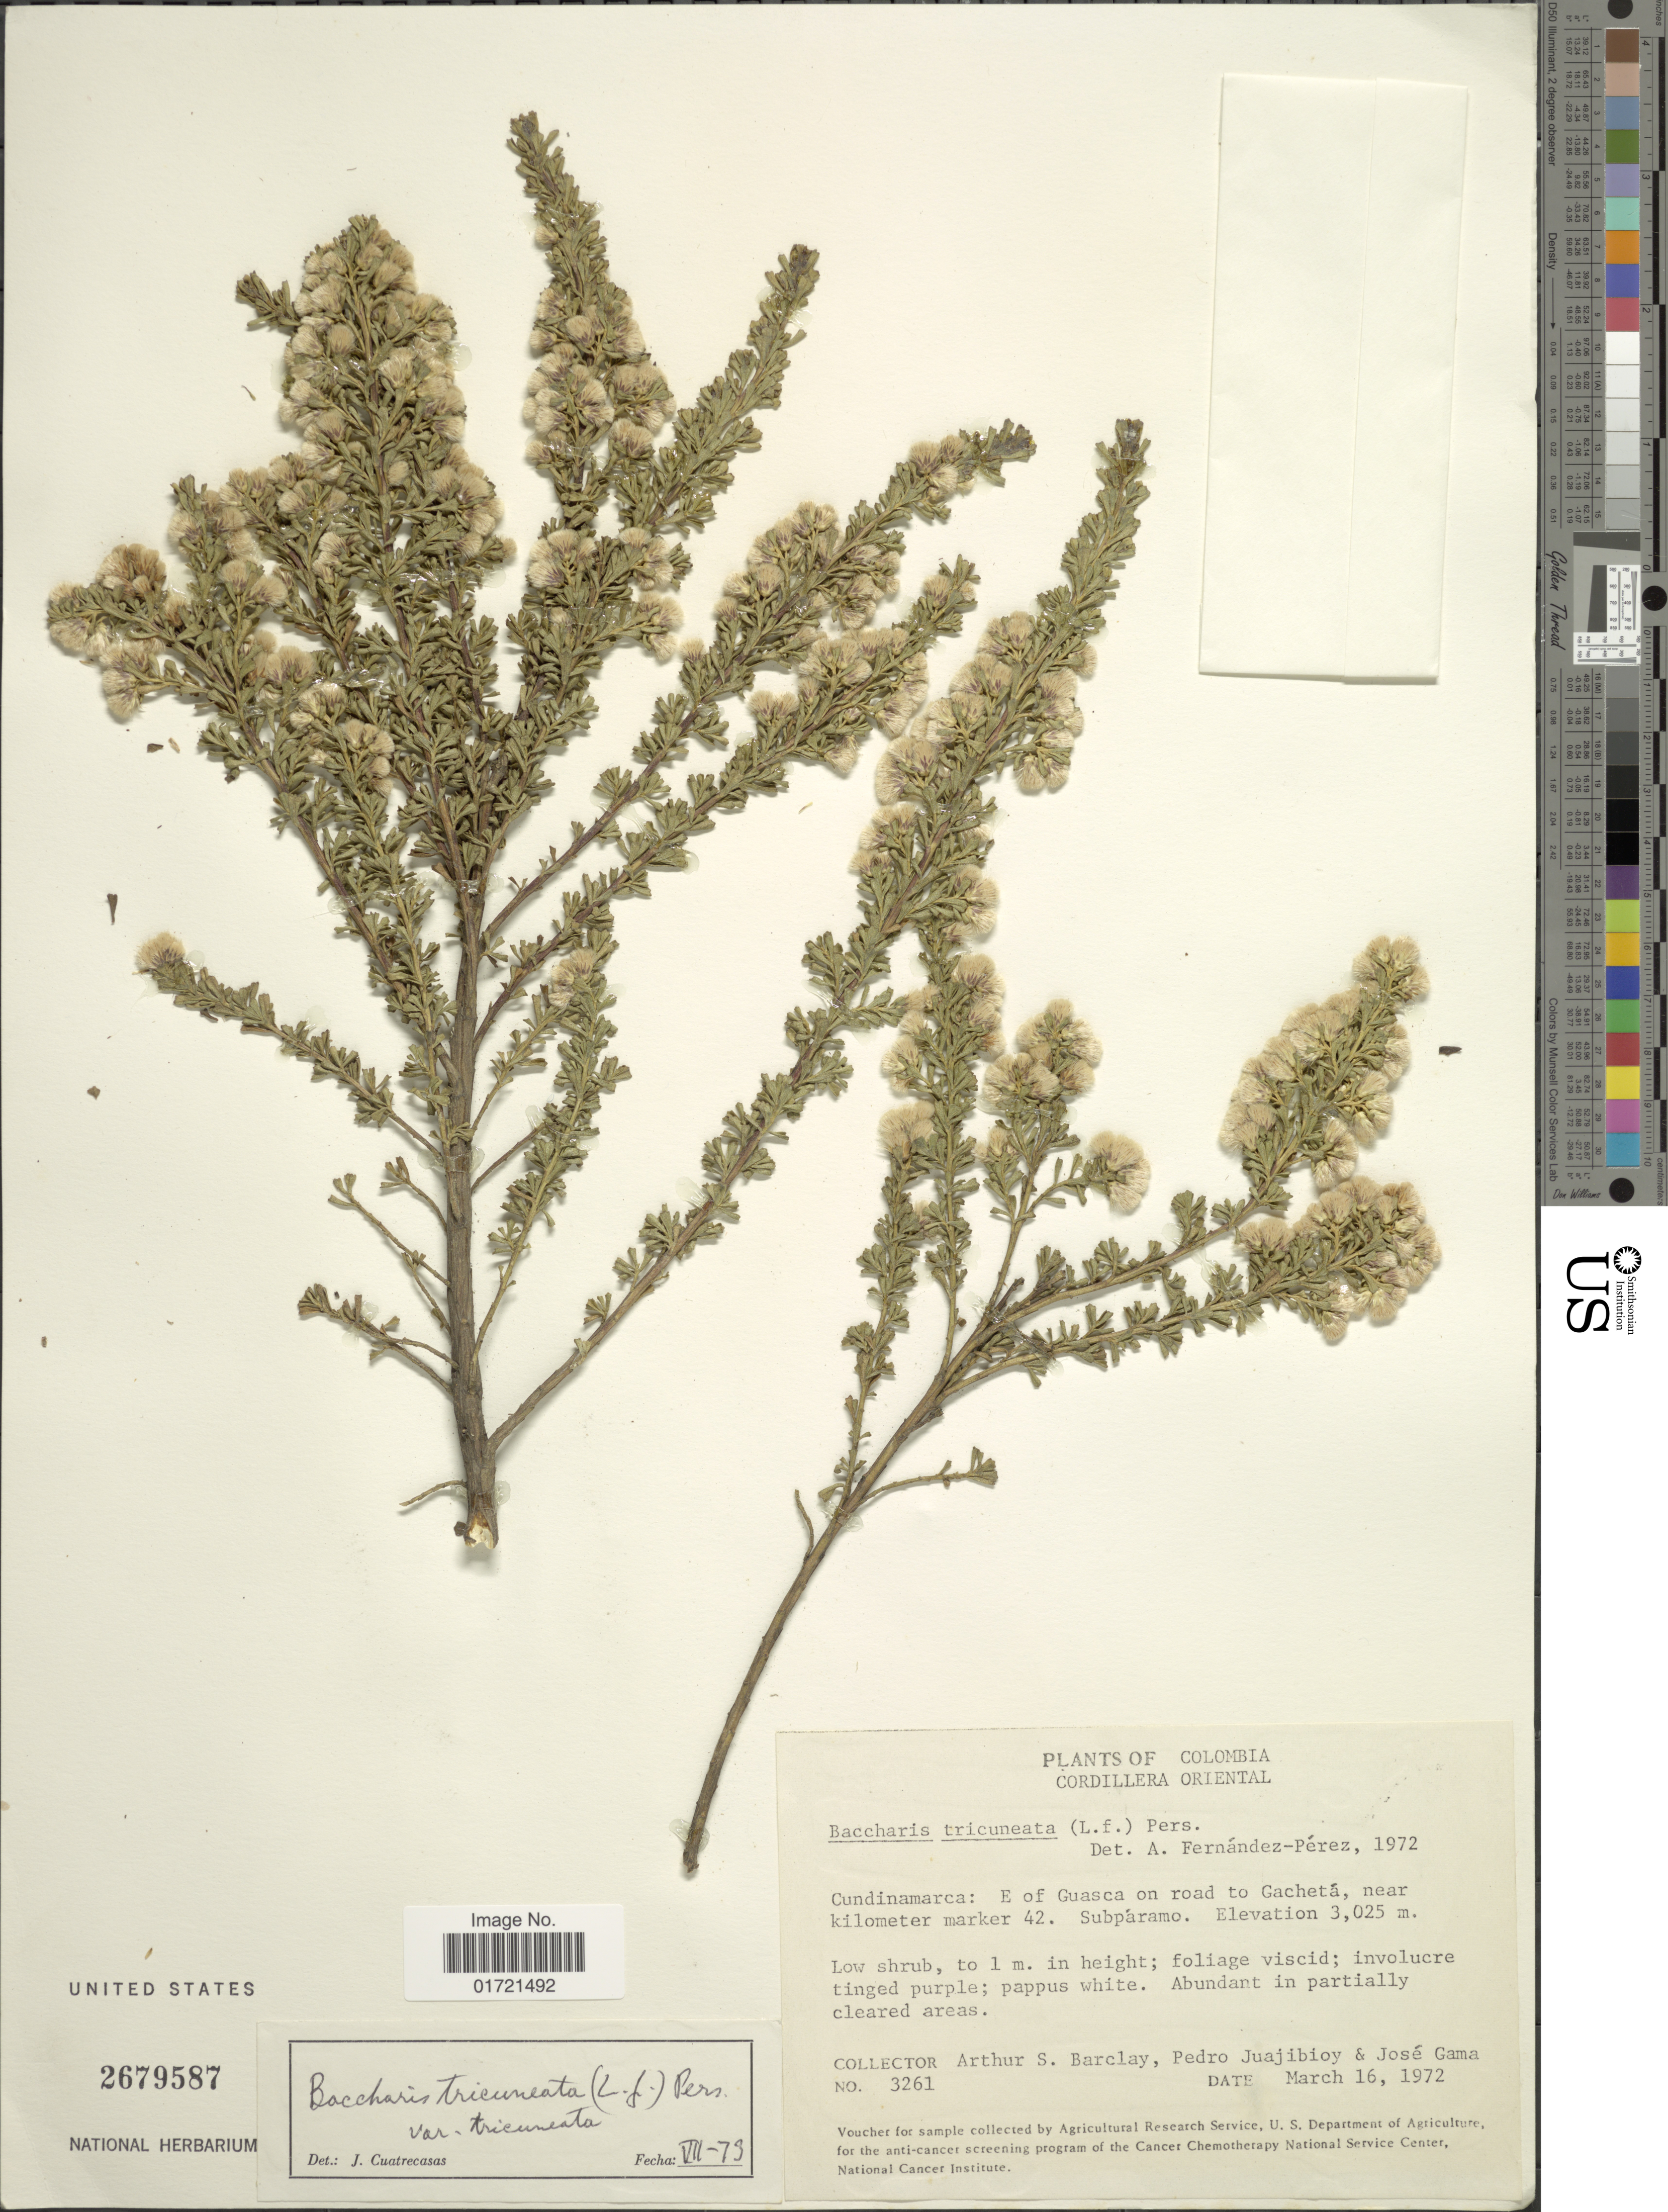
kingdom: Plantae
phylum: Tracheophyta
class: Magnoliopsida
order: Asterales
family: Asteraceae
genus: Baccharis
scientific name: Baccharis tricuneata f. tricuneata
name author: (L. f.) Pers.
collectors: A. S. Barclay, P. Juajibioy & J. Gama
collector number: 3261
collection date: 1972-03-16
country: Colombia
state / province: Cundinamarca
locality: Cordillera Oriental, E of Guasca on road to Gacheta, near kilometer marker 42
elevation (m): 3025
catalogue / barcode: US 2679587